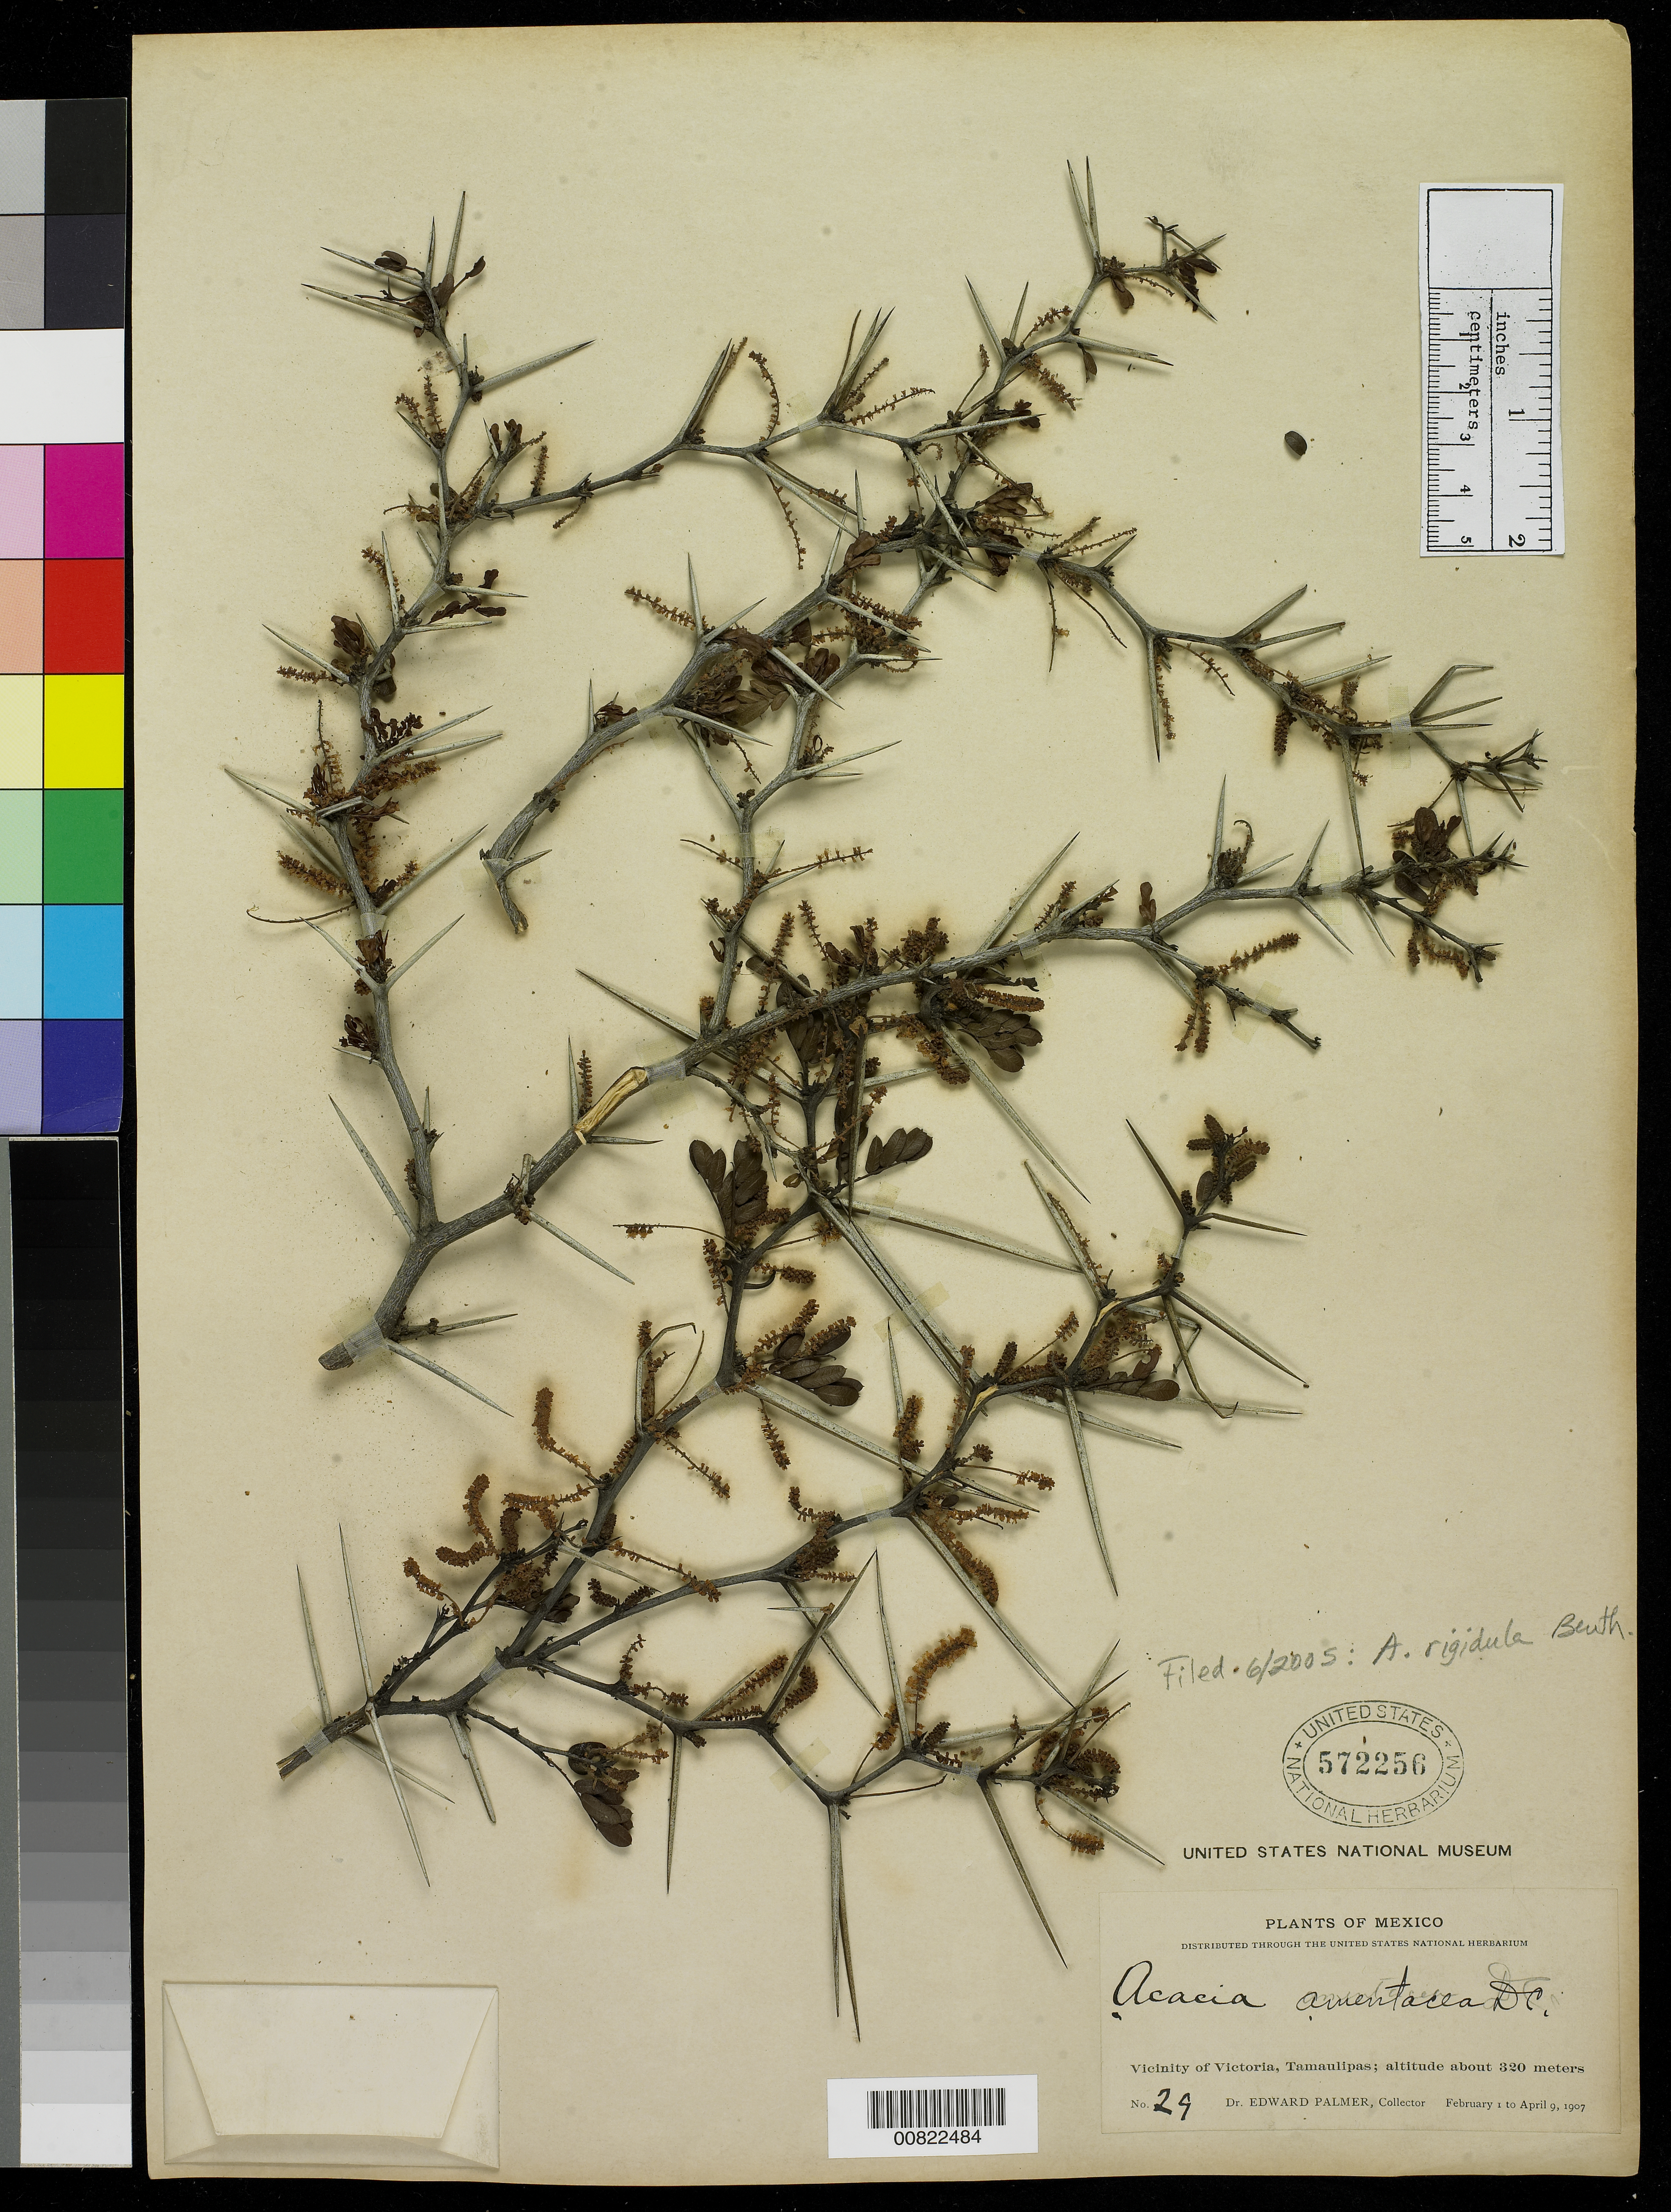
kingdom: Plantae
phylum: Tracheophyta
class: Magnoliopsida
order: Fabales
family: Fabaceae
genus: Vachellia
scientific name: Vachellia rigidula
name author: (Benth.) Seigler & Ebinger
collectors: E. Palmer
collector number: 29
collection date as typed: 01 Feb 1907 to 09 Apr 1907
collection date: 1907-02-01/1907-04-09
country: Mexico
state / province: Tamaulipas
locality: Vicinity of Victoria.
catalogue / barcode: US 572256